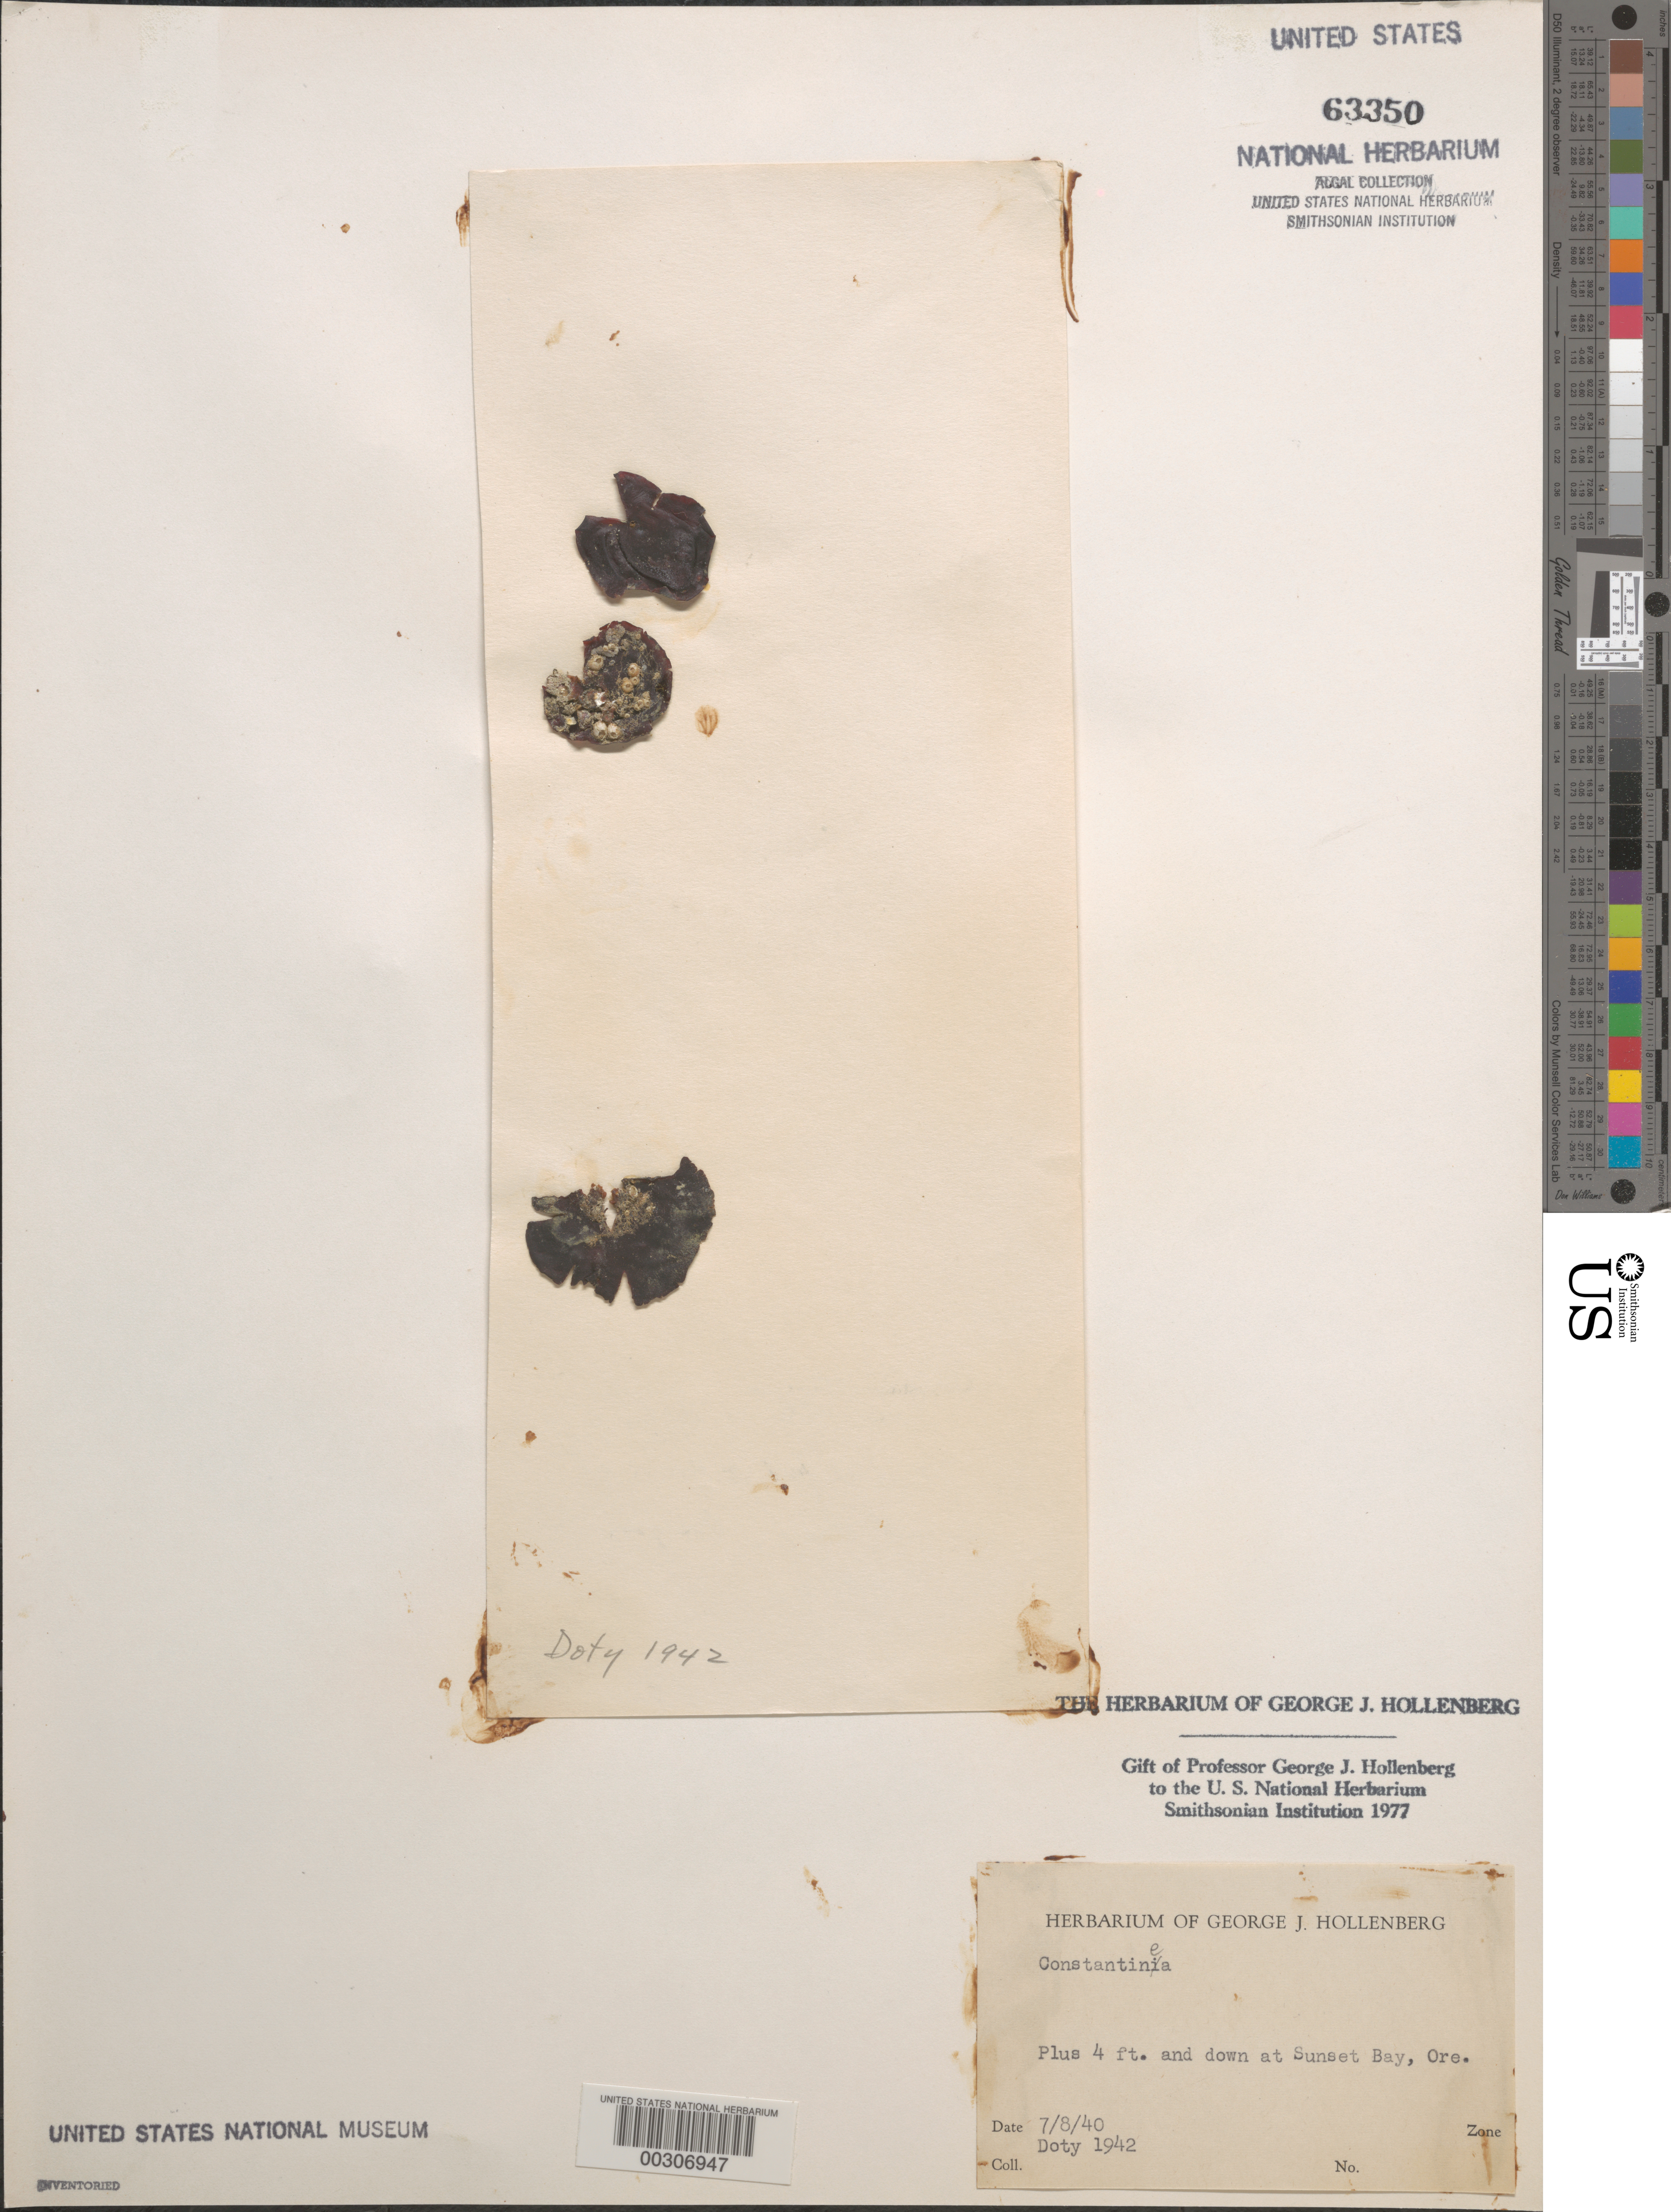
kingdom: Plantae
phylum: Rhodophyta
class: Florideophyceae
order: Gigartinales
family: Dumontiaceae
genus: Constantinea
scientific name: Constantinea sp.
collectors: M. S. Doty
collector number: MSD 1942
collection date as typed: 08 Jul 1940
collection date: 1940-07-08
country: United States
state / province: Oregon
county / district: Coos County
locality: Sunset Bay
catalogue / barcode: US 63350